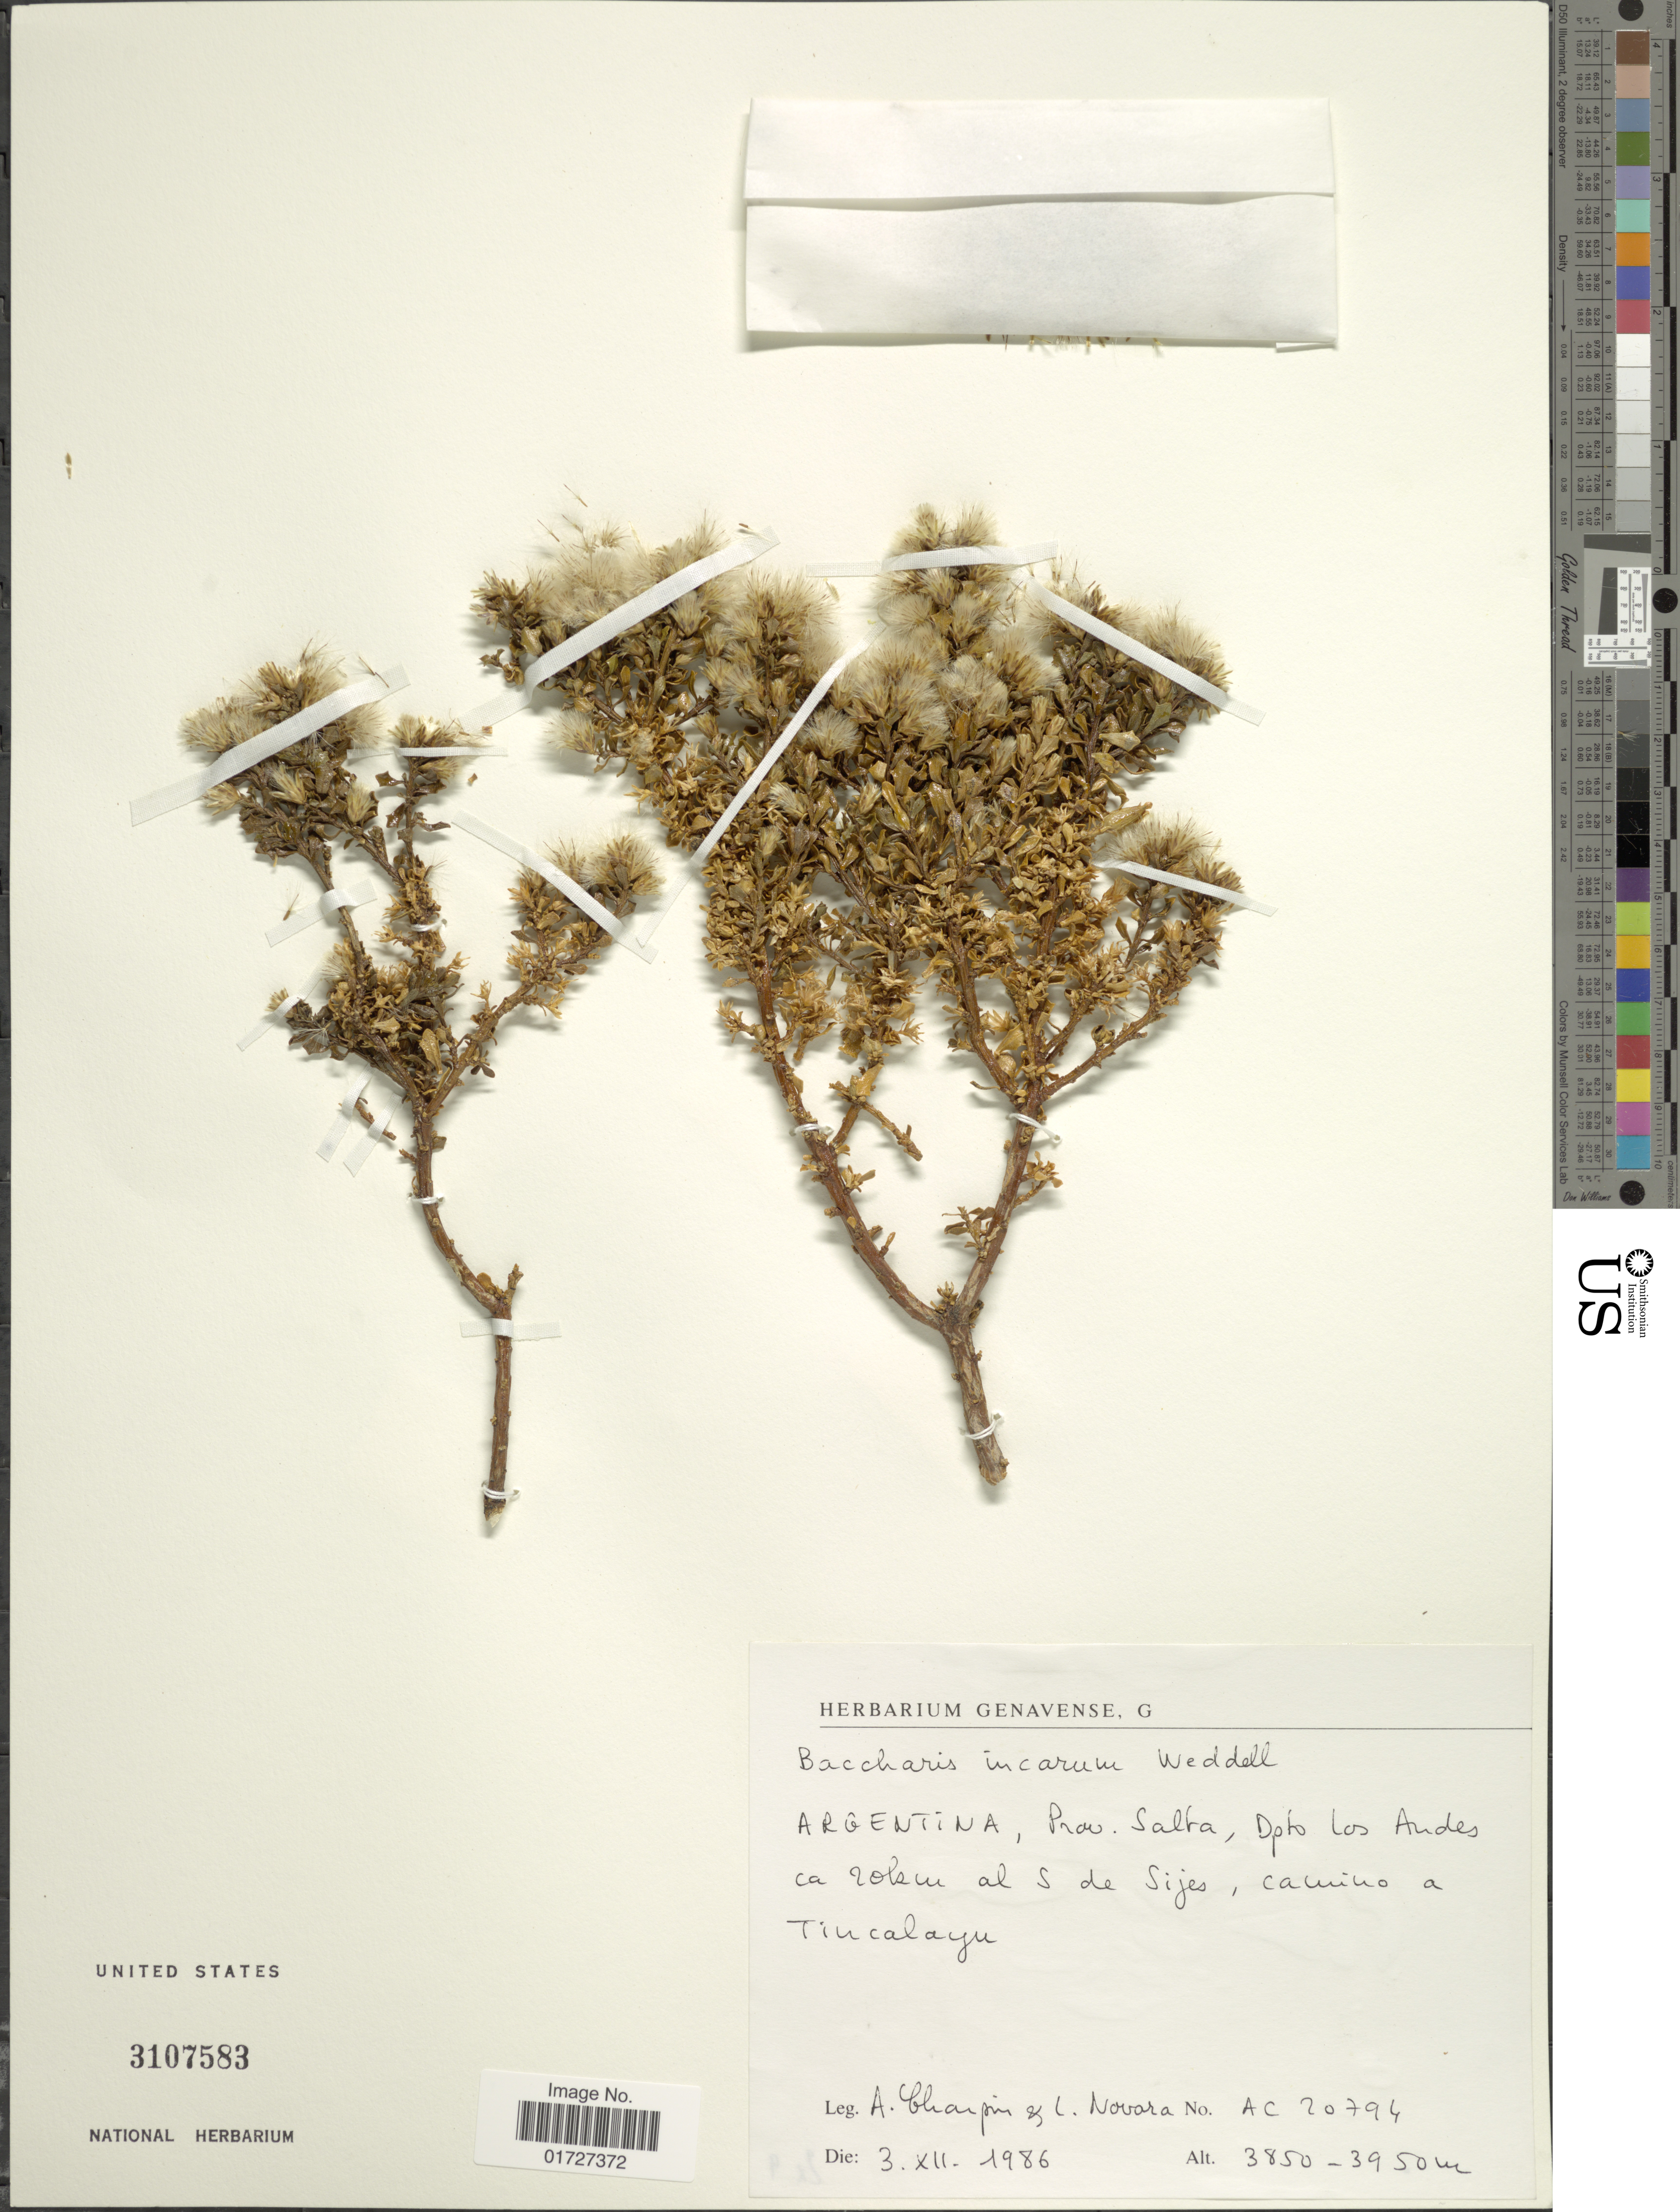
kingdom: Plantae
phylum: Tracheophyta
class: Magnoliopsida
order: Asterales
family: Asteraceae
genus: Baccharis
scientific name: Baccharis incisa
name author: Hook. & Arn.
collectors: A. Charpin & L. Novara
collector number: AC20794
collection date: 1986-12-03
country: Argentina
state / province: Salta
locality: Dpto Los Andes, ca 20 km al S de Sijes, camino a Tincalayu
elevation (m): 3850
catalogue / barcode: US 3107583